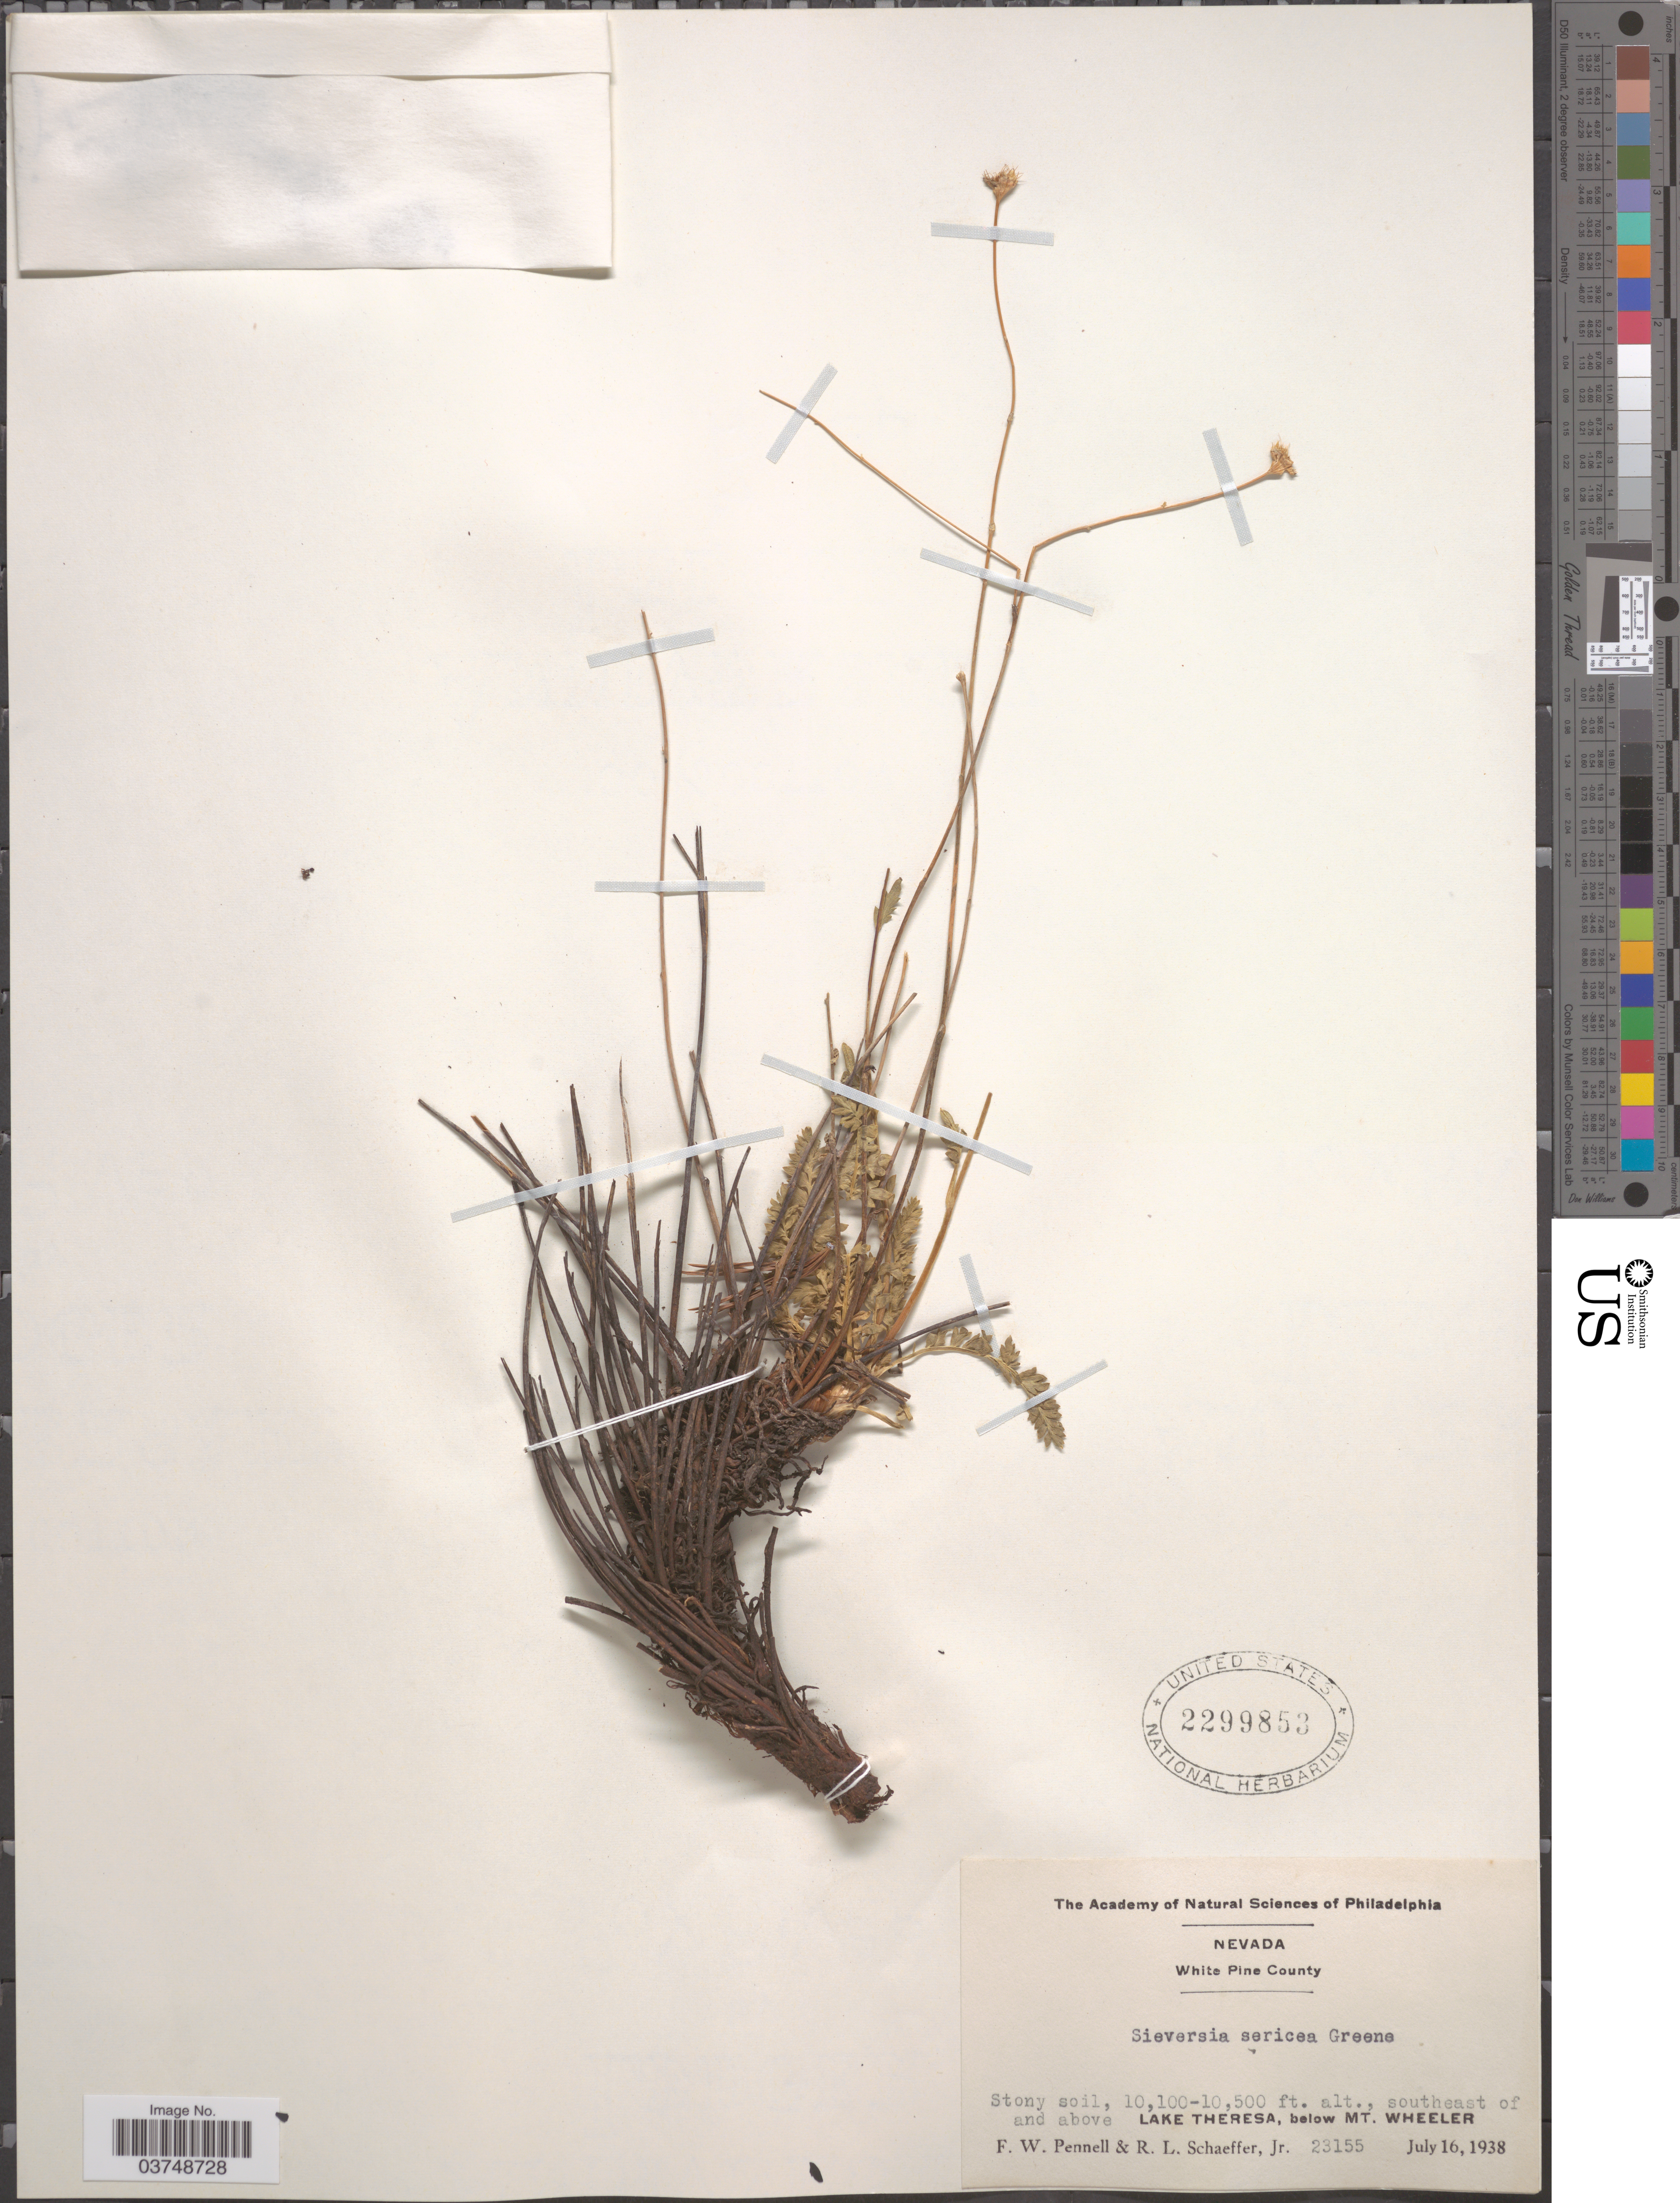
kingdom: Plantae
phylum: Tracheophyta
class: Magnoliopsida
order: Rosales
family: Rosaceae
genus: Geum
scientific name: Geum rossii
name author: (R. Br.) Ser.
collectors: F. W. Pennell & R. L. Schaeffer Jr.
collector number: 23155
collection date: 1938-07-16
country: United States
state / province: Nevada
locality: White Pine County. Southeast of and above Lake Theresa, below Mt. Wheeler.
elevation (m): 3078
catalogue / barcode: US 2299853